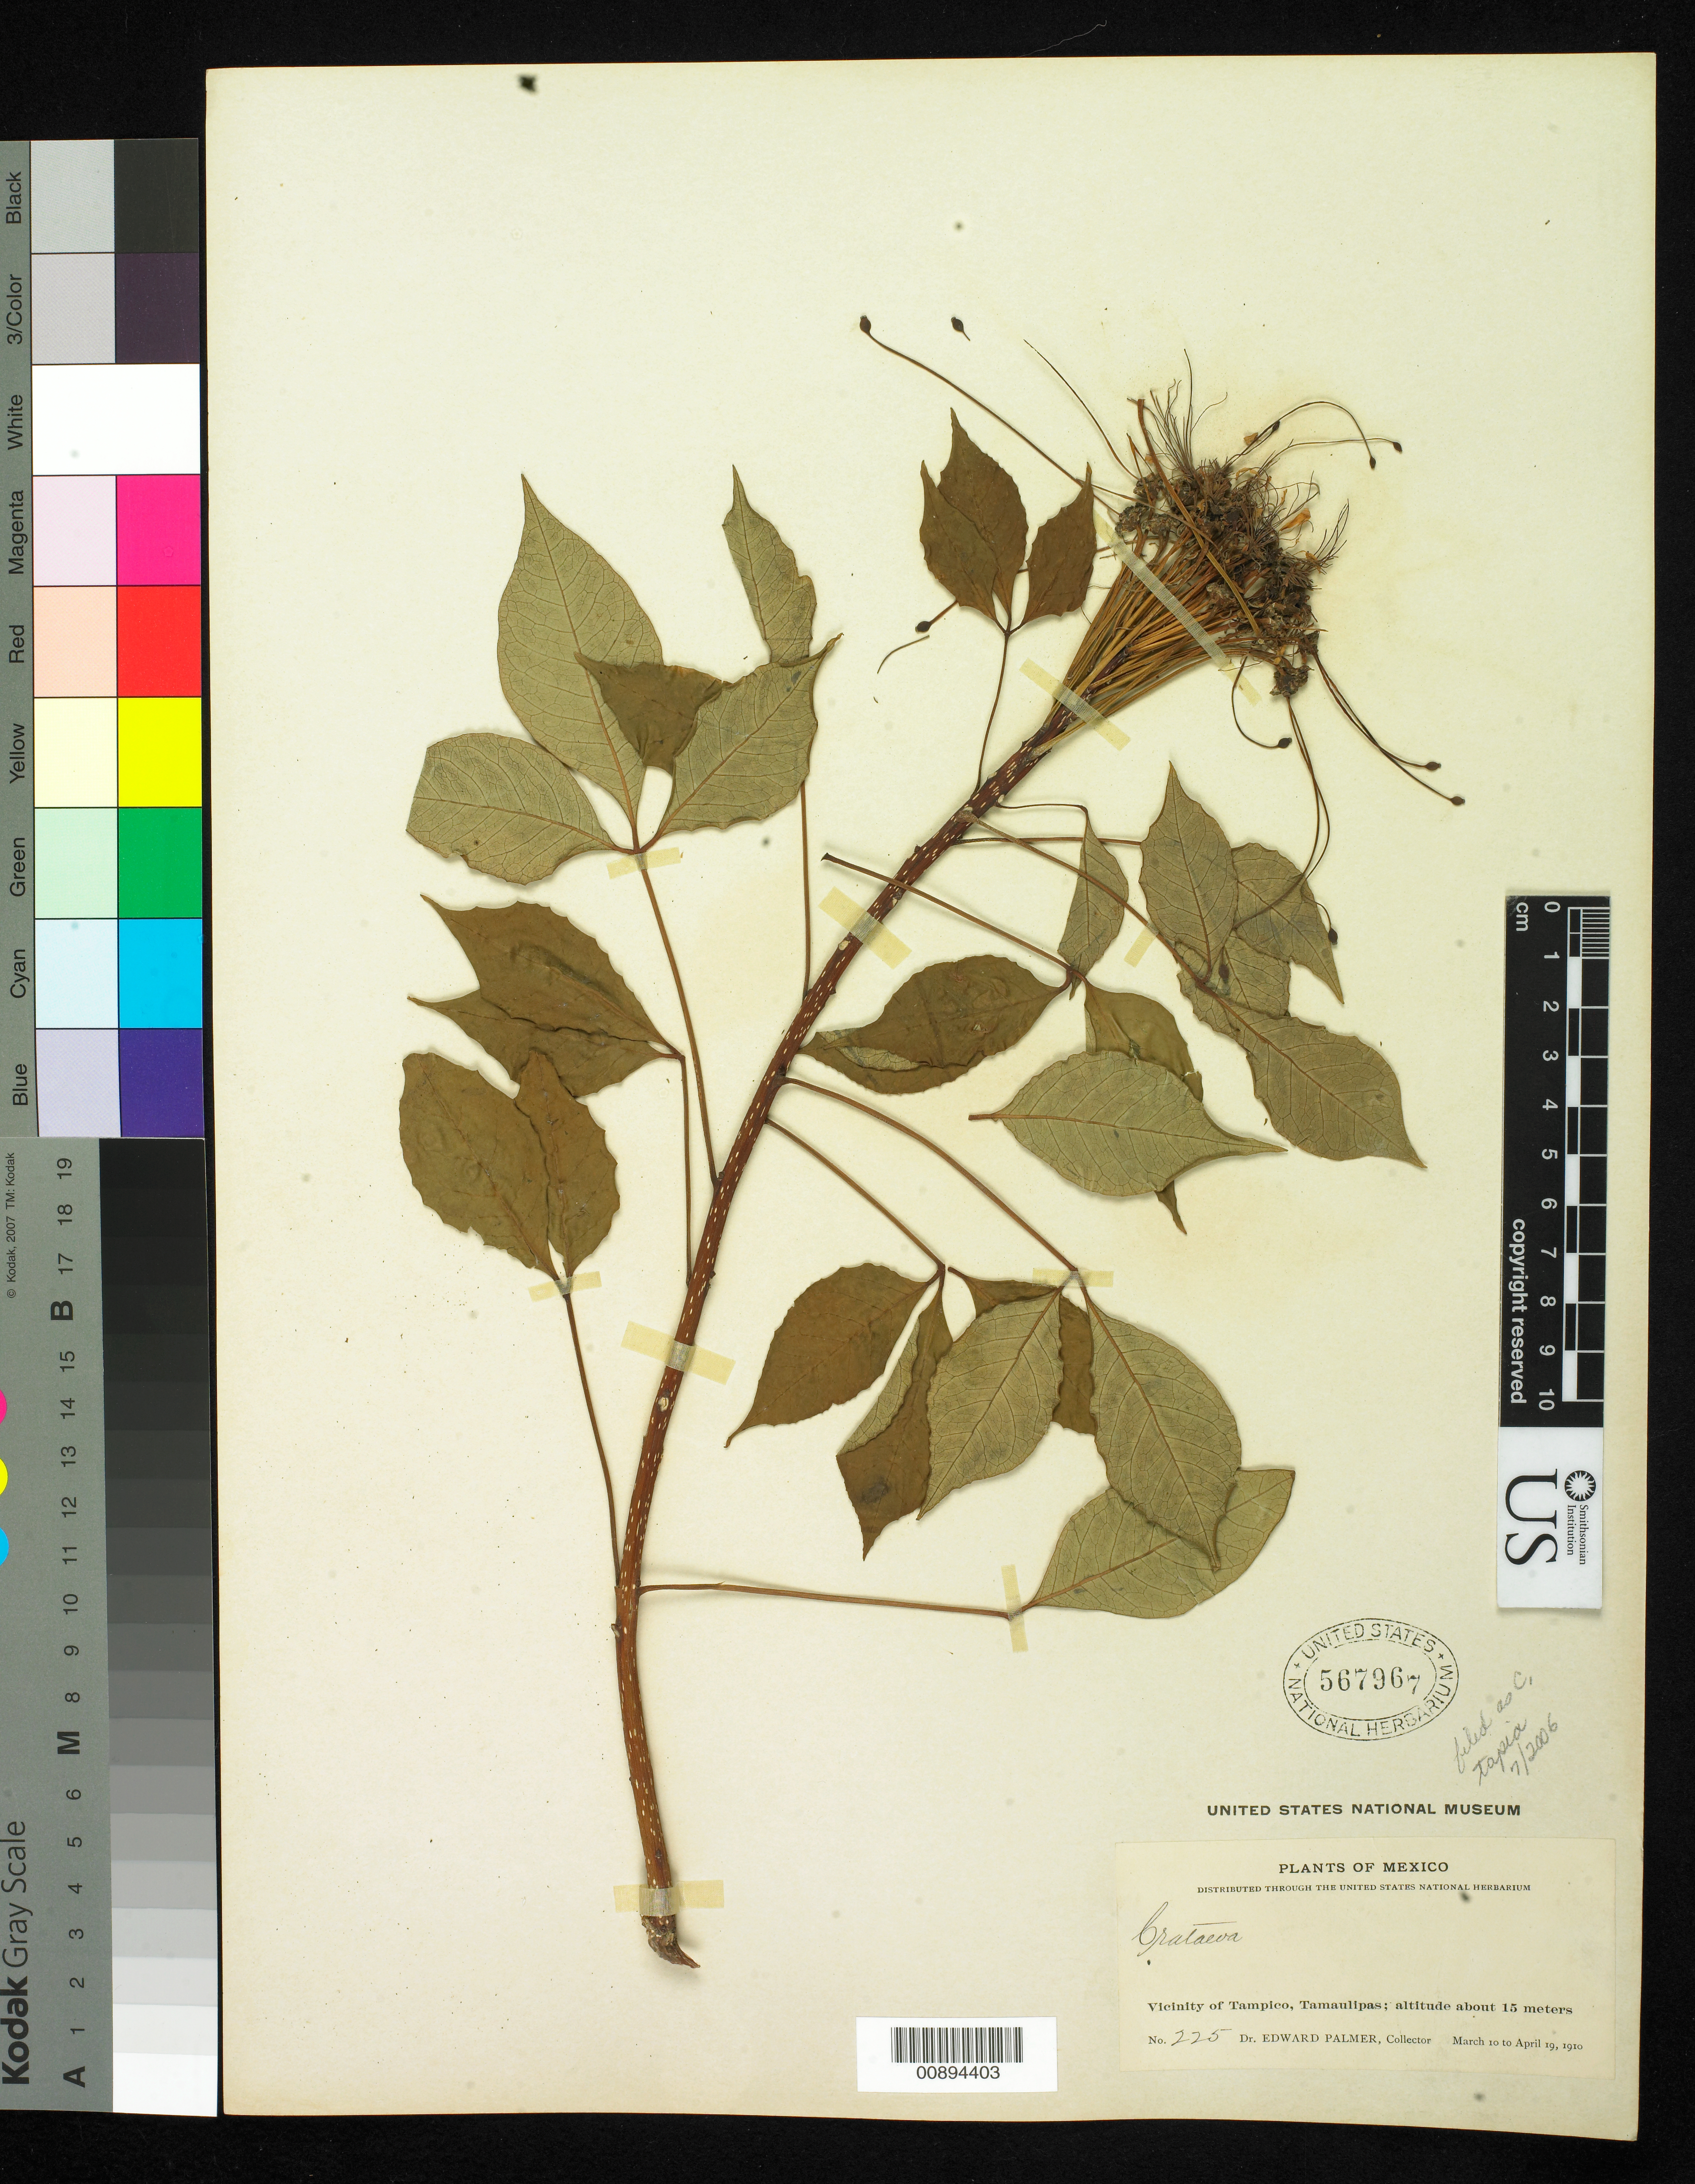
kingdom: Plantae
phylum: Tracheophyta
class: Magnoliopsida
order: Brassicales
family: Capparaceae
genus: Crateva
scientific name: Crateva tapia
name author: L.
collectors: E. Palmer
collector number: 225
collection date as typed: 10 Mar 1910 to 19 Apr 1910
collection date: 1910-03-10/1910-04-19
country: Mexico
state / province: Tamaulipas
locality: Vicinity of Tampico, Tamaulipas.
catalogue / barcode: US 567967